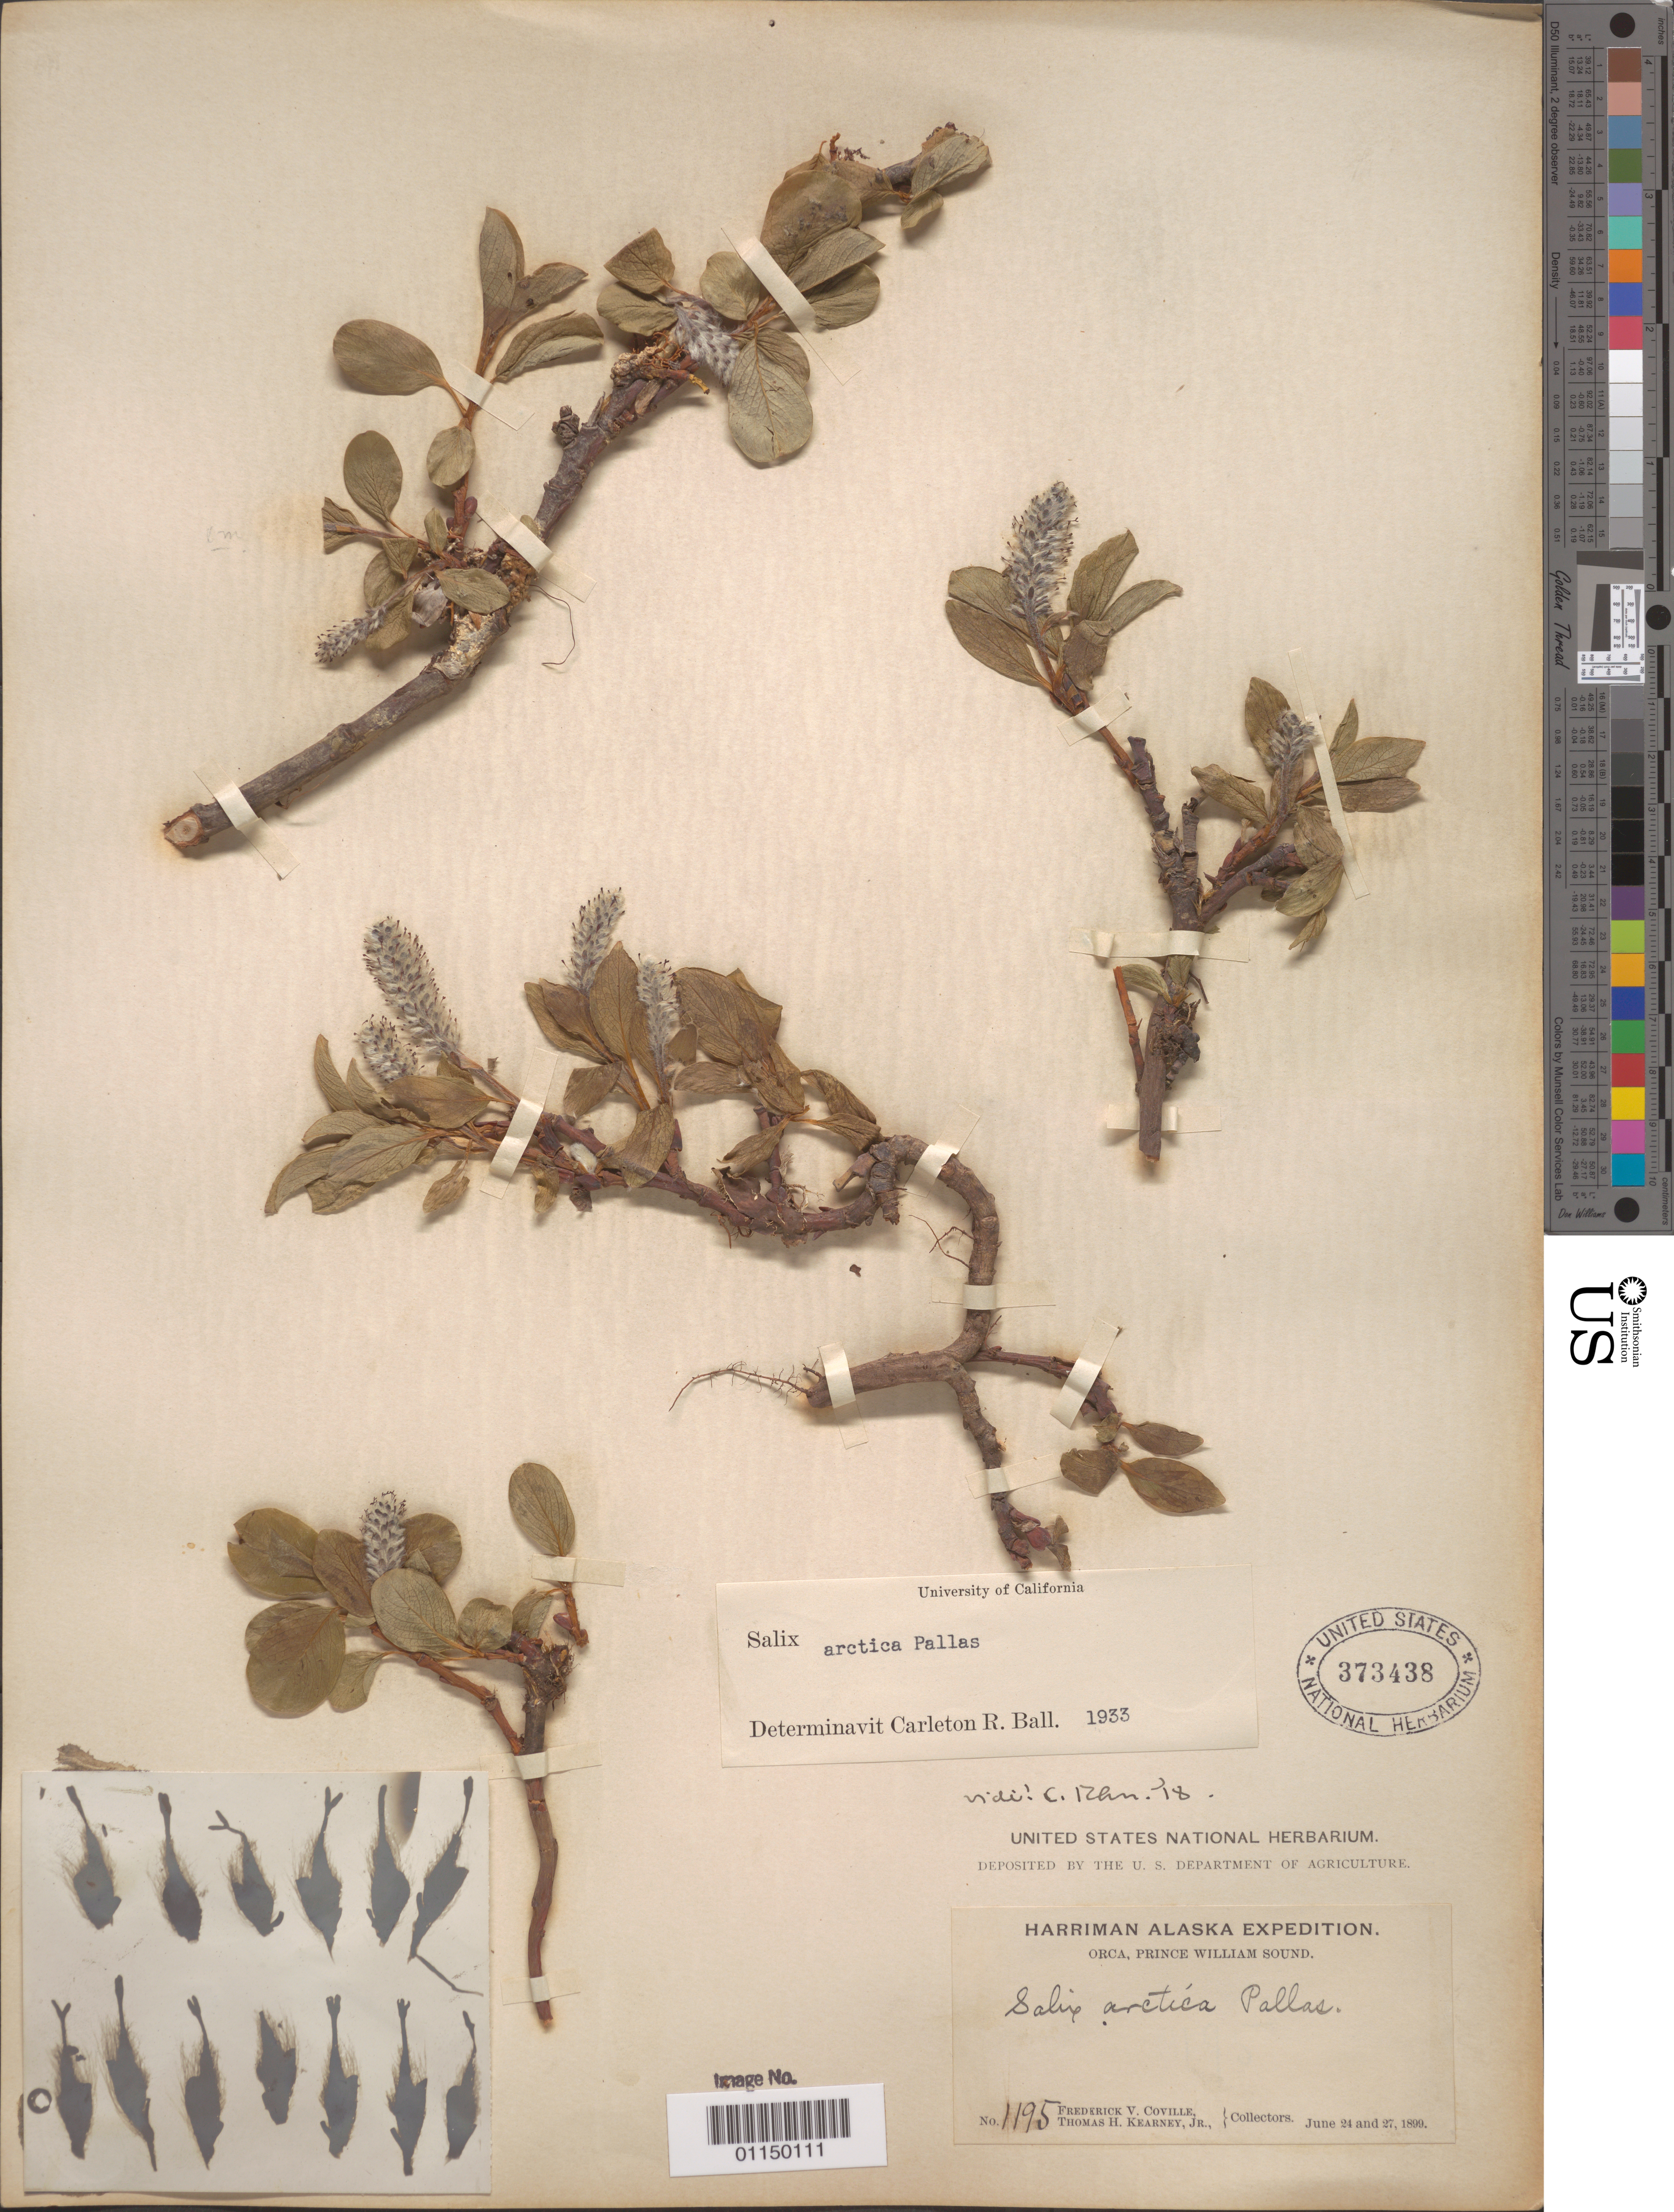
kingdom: Plantae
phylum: Tracheophyta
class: Magnoliopsida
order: Malpighiales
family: Salicaceae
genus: Salix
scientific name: Salix arctica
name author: Pall.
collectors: F. V. Coville & T. H. Kearney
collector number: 1195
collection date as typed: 24 Jun 1899 and 27 Jun 1899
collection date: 1899-06-24,1899-06-27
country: United States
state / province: Alaska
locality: Orca, Prince William Sound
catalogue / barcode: US 373438